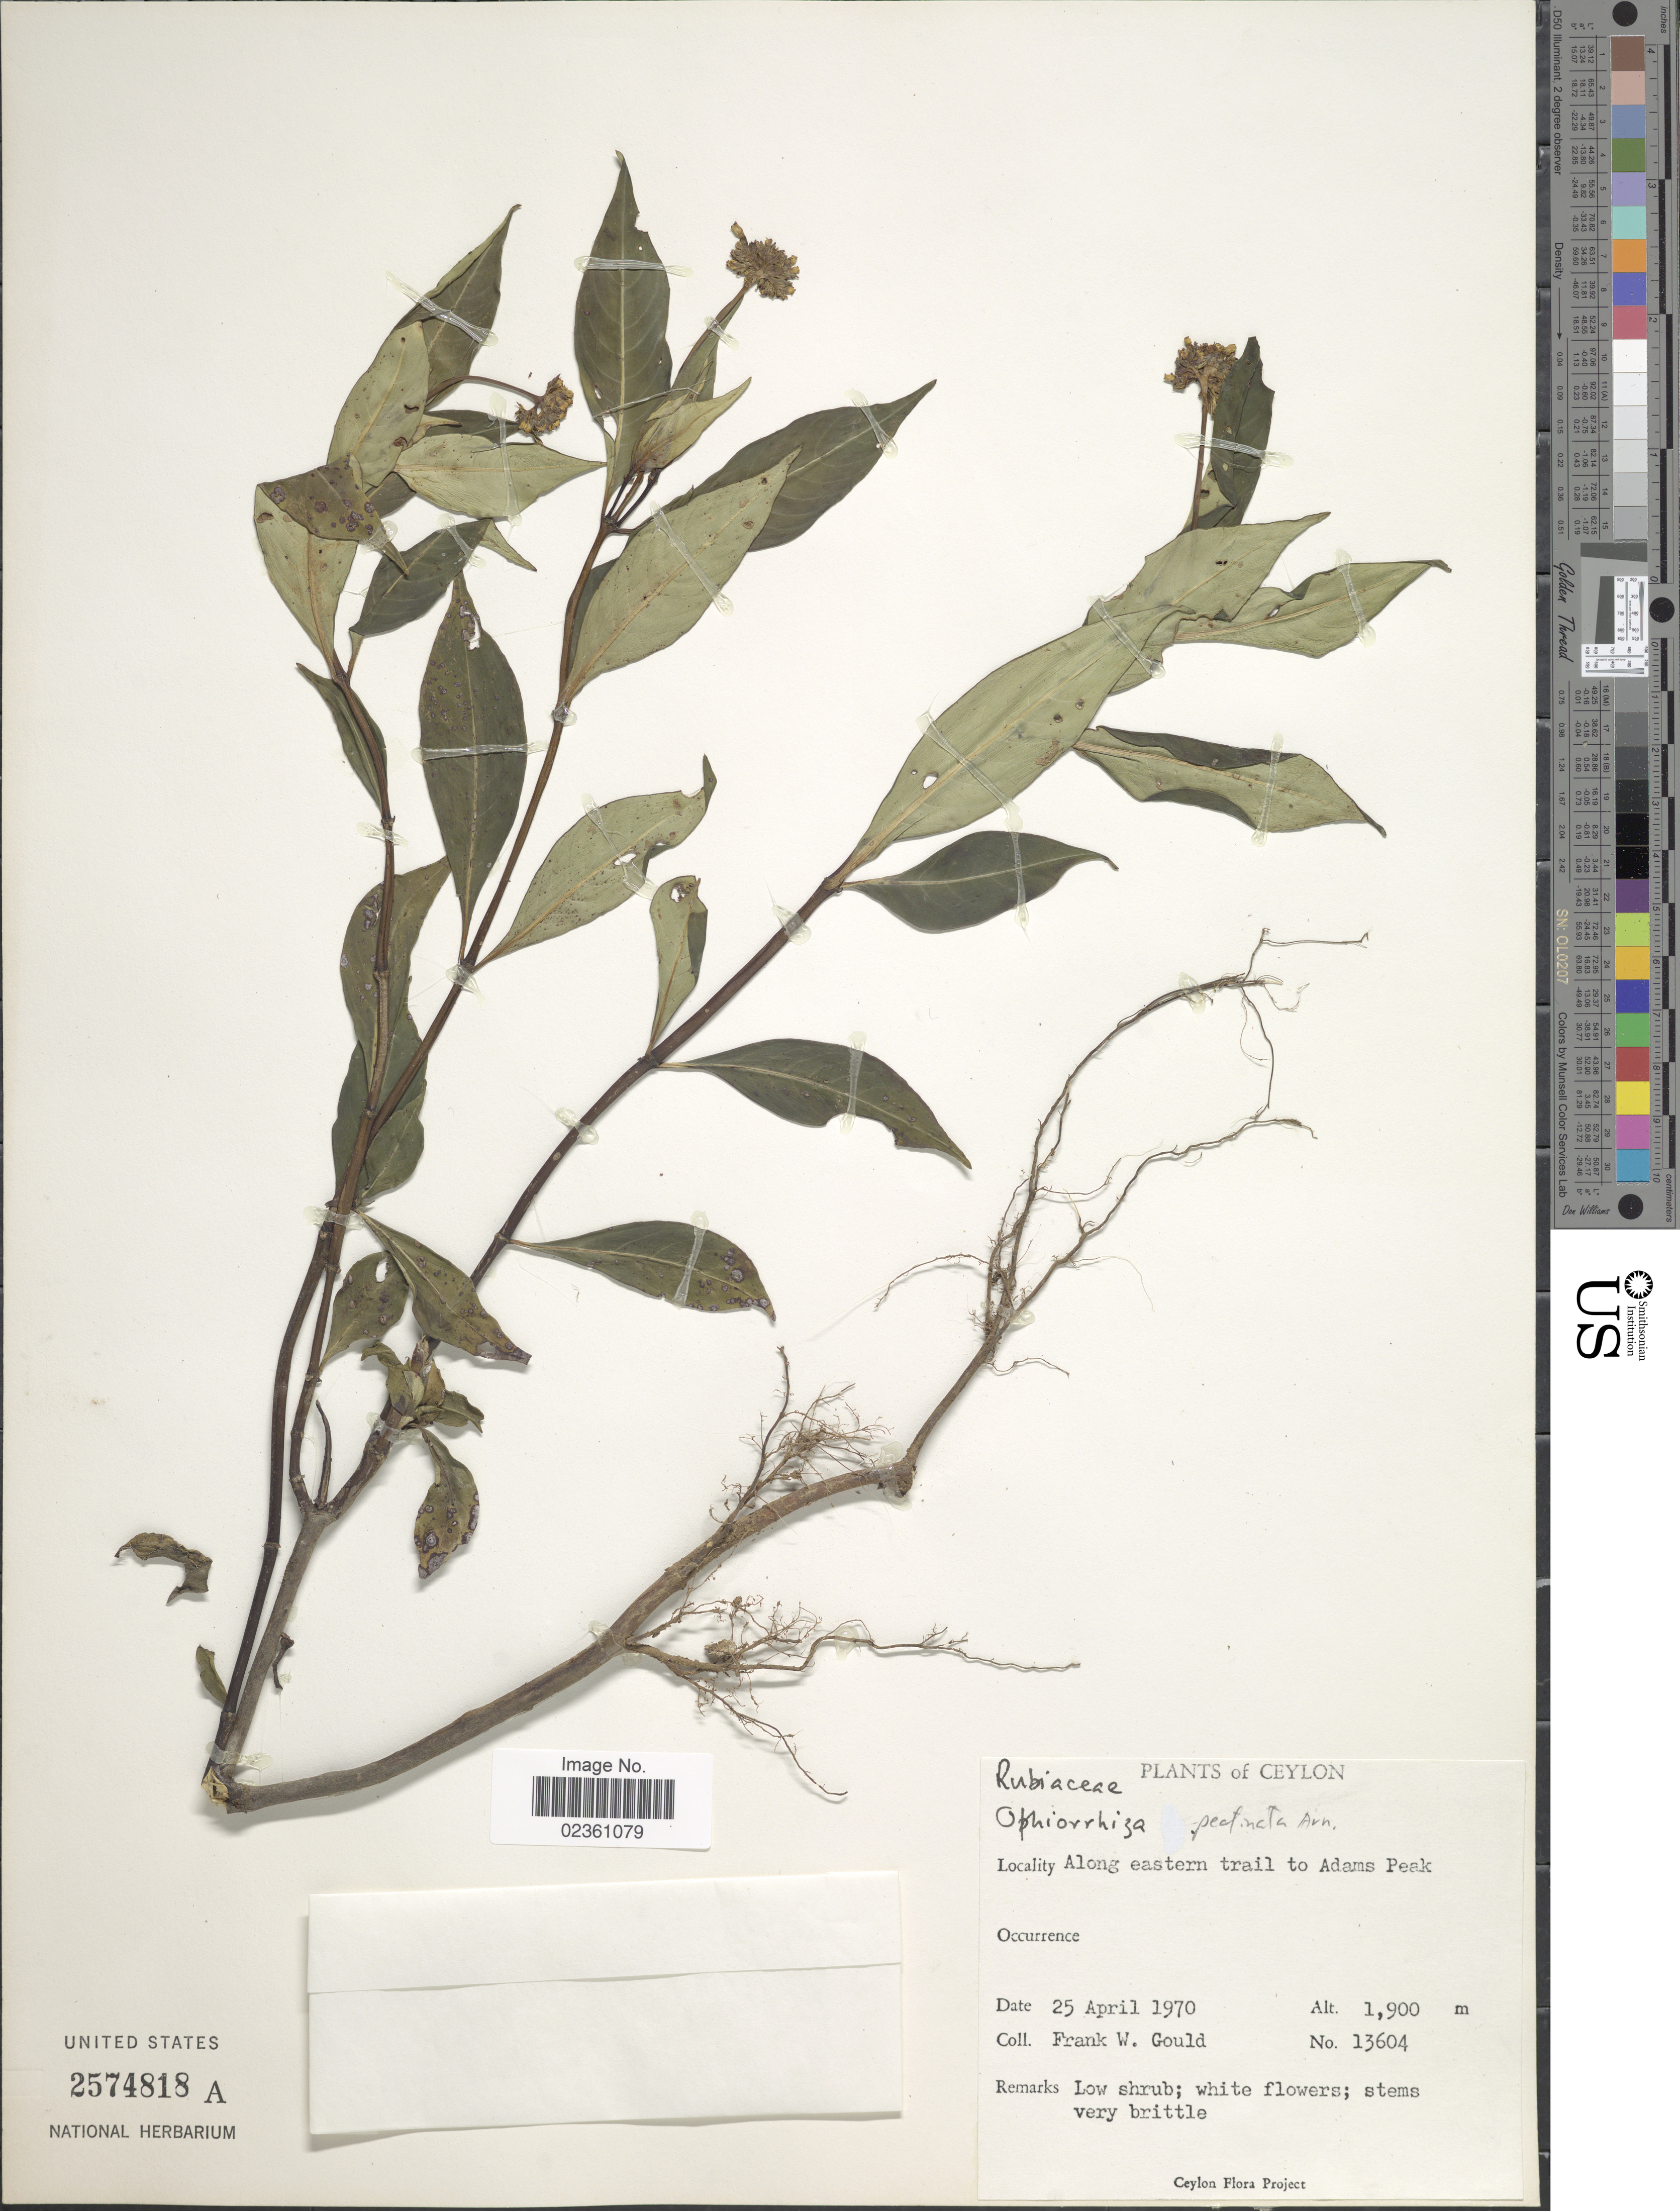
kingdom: Plantae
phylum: Tracheophyta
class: Magnoliopsida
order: Gentianales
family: Rubiaceae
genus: Ophiorrhiza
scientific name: Ophiorrhiza pectinata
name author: Arn.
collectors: F. W. Gould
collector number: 13604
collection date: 1970-04-25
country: Sri Lanka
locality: Ceylon, Along eastern trail to Adams Peak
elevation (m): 1900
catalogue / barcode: US 2574818A